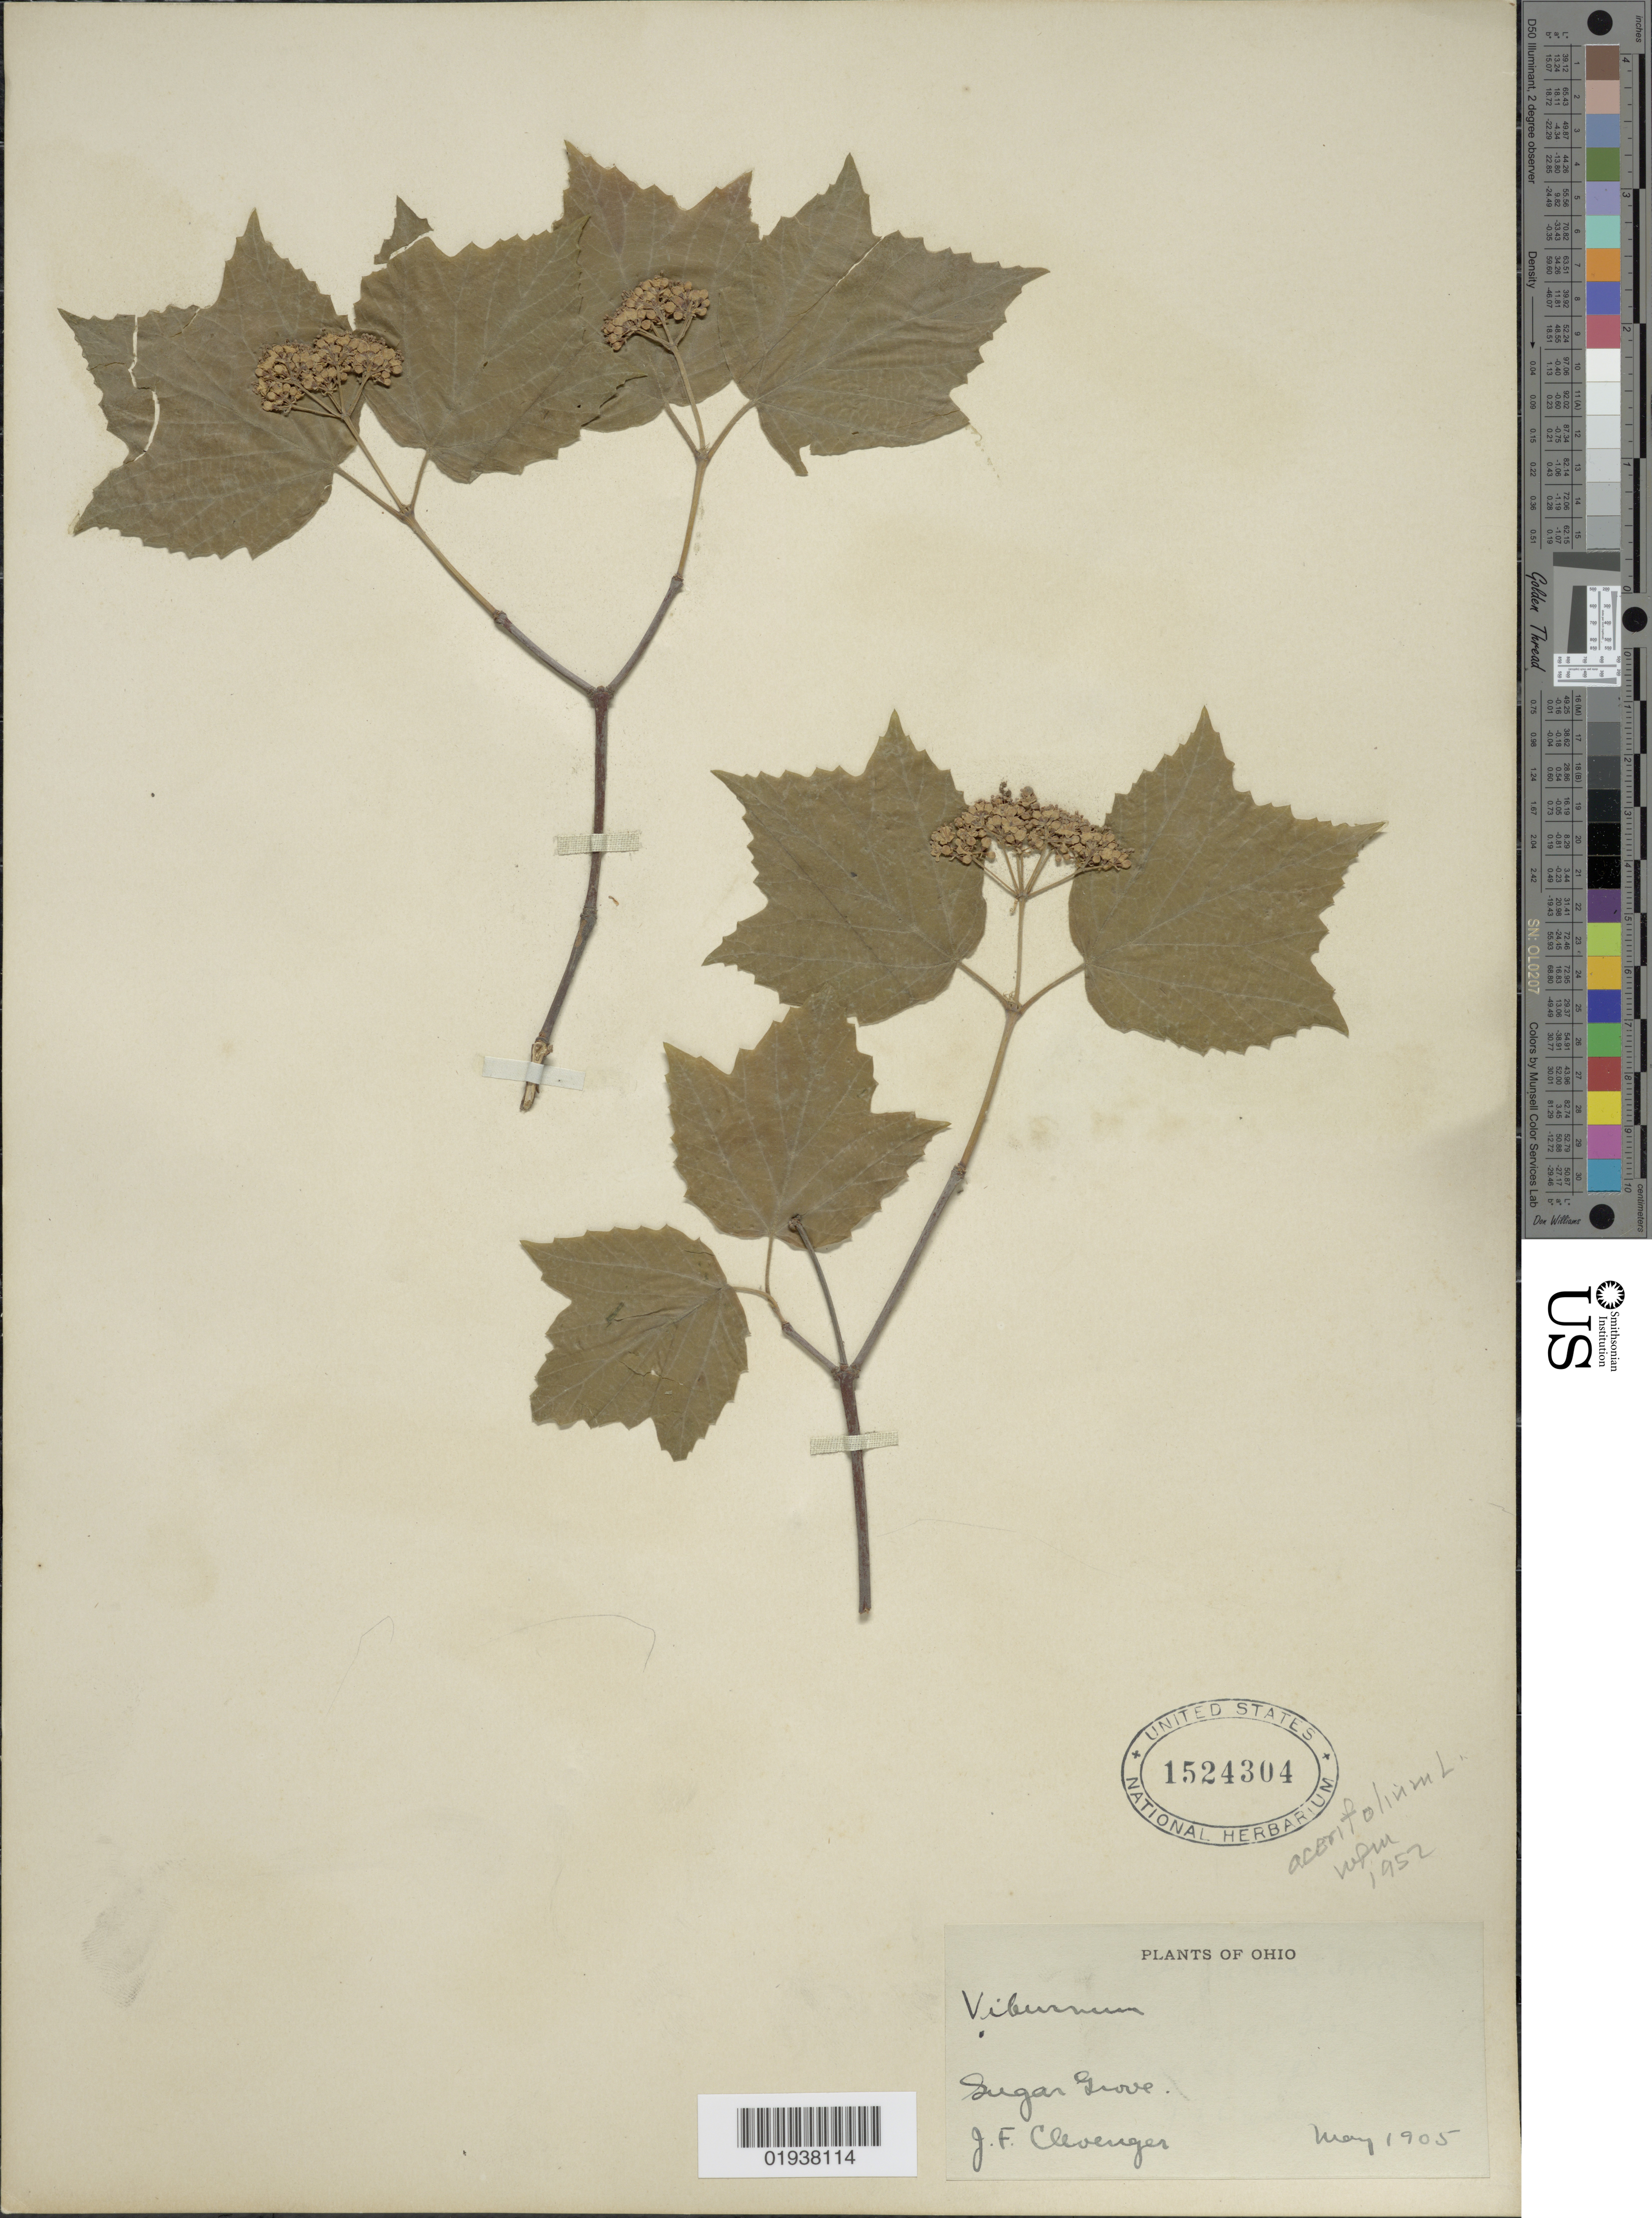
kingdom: Plantae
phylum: Tracheophyta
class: Magnoliopsida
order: Dipsacales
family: Viburnaceae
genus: Viburnum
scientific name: Viburnum acerifolium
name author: L.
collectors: J. F. Clevenger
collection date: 1905-05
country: United States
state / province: Ohio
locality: Sugar Grove.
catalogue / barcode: US 1524304